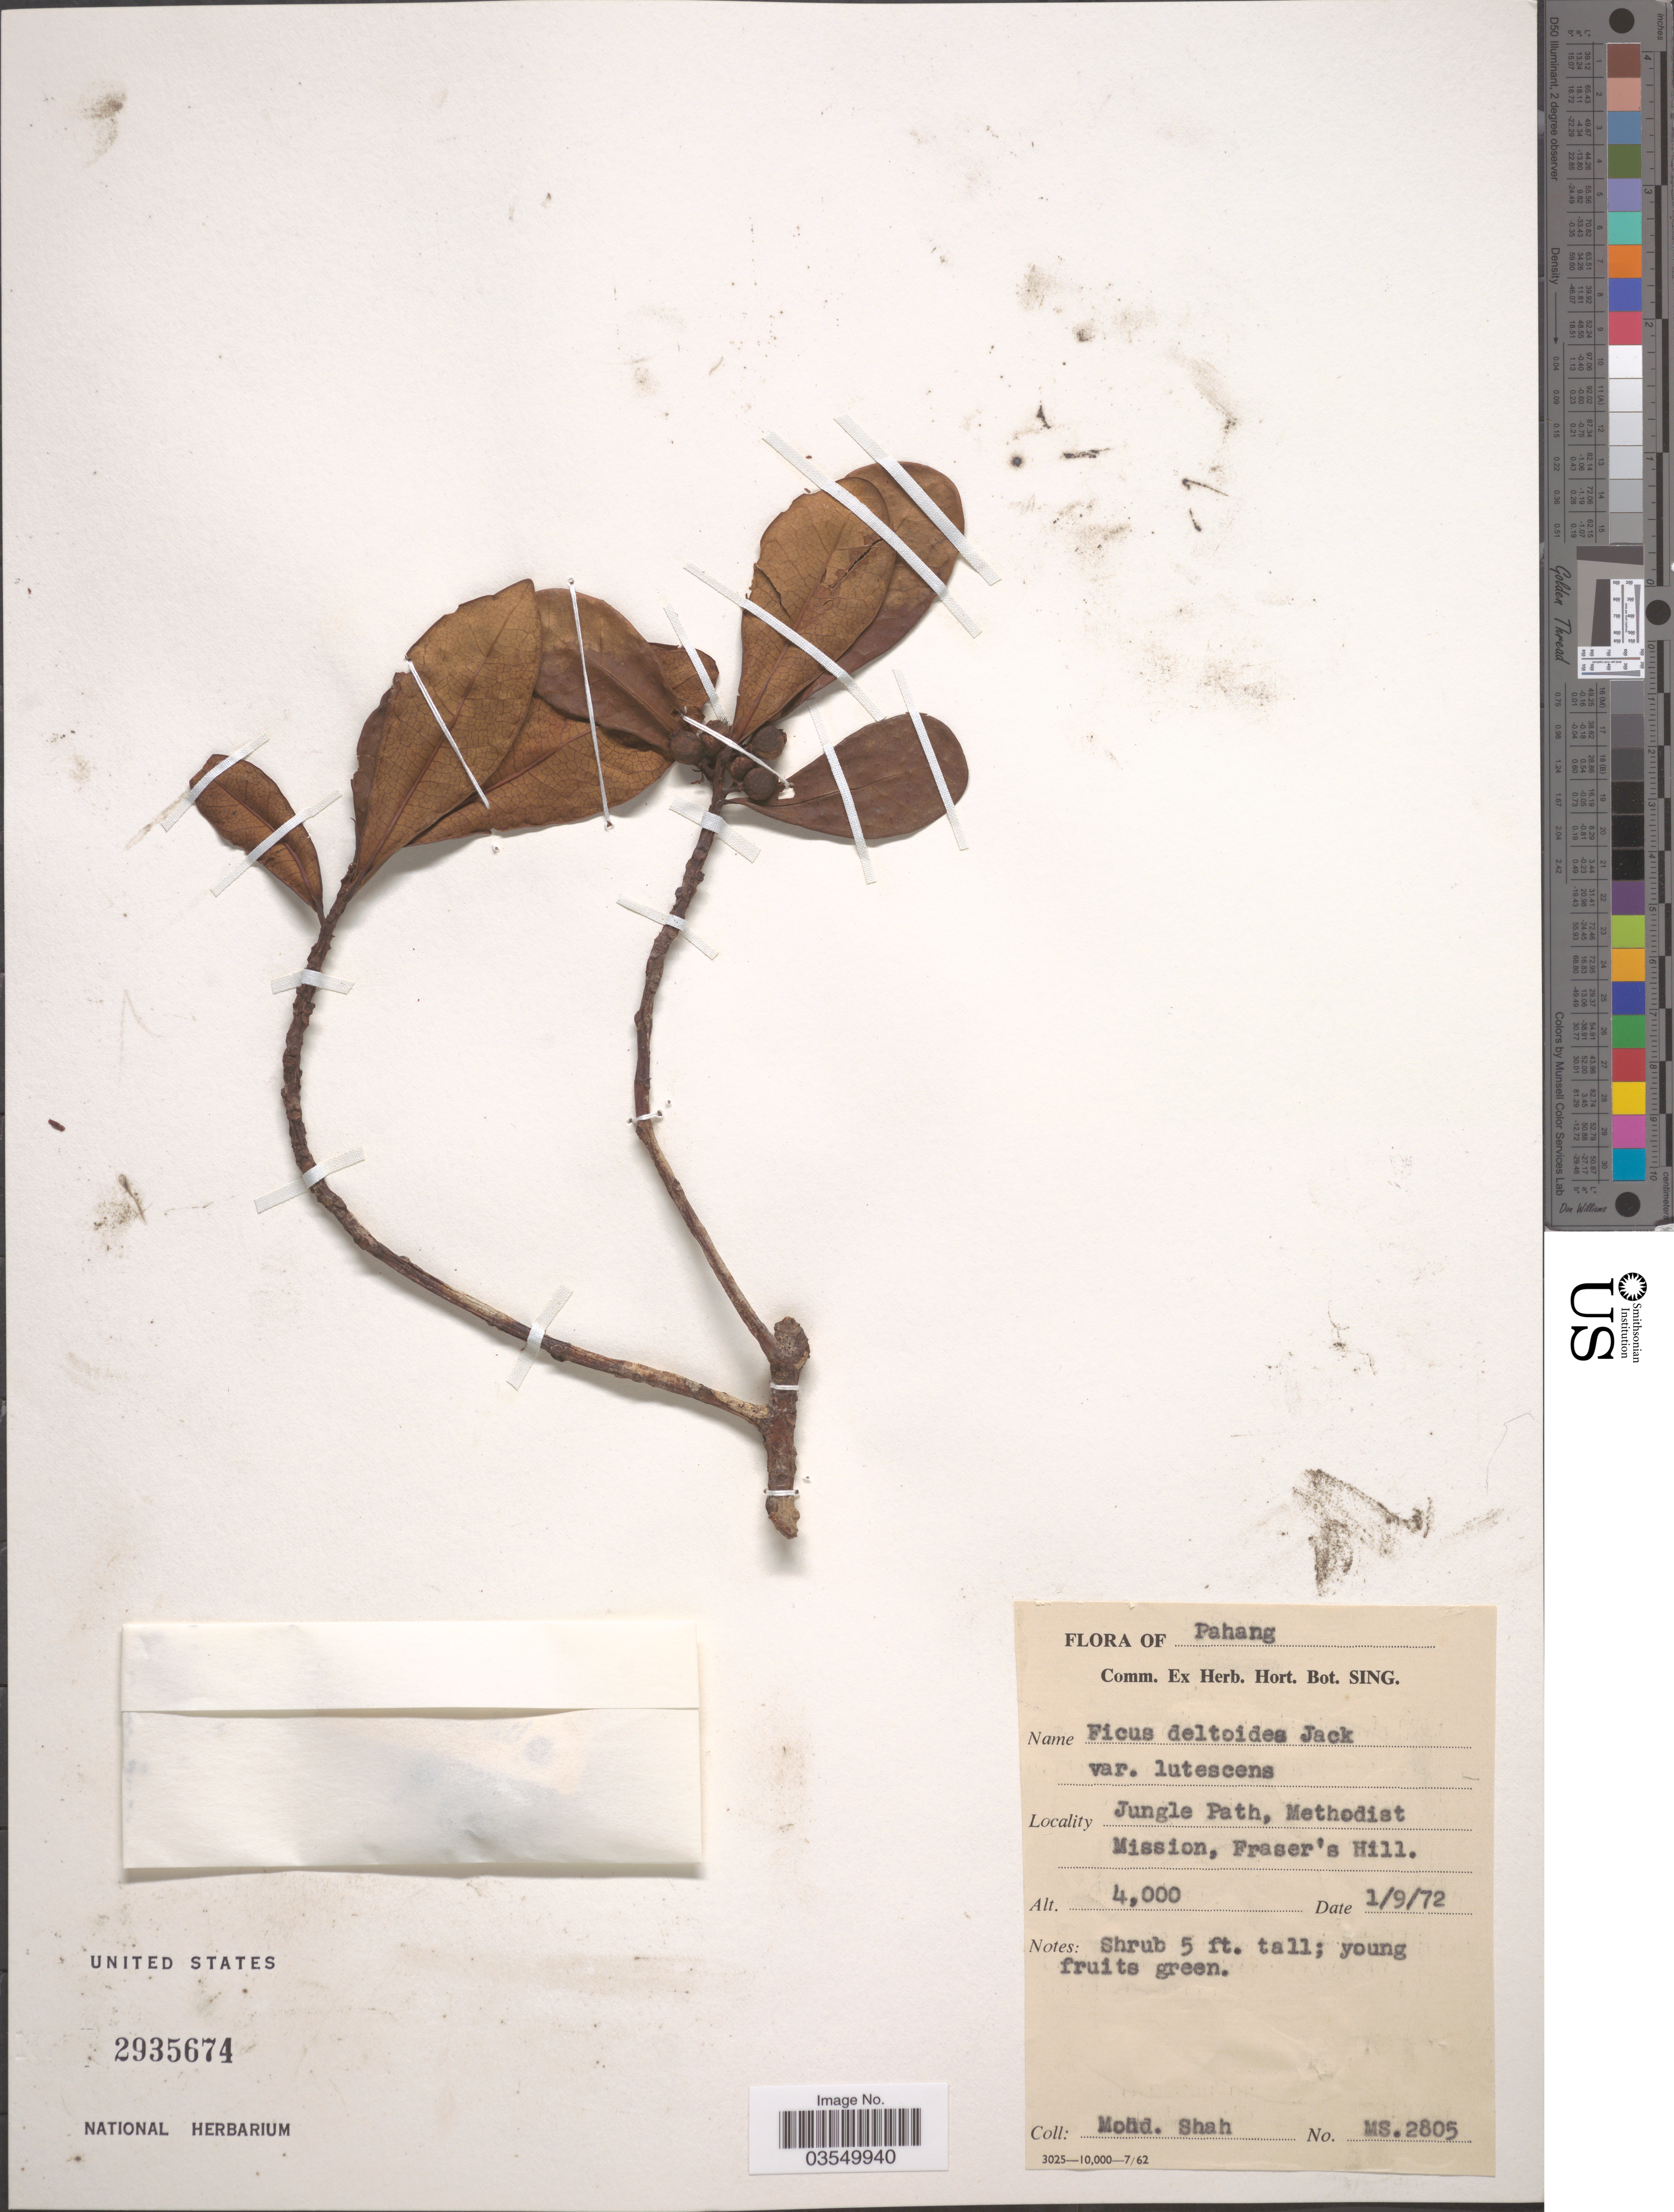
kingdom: Plantae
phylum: Tracheophyta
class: Magnoliopsida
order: Rosales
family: Moraceae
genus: Ficus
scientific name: Ficus deltoidea var. lutescens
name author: (Desf.) Corner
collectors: M. Shah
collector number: MS2805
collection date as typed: Transcribed d/m/y: 1/9/72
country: Malaysia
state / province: Pahang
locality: Jungle Path, Methodist Mission, Fraser's Hill.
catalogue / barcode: US 2935674